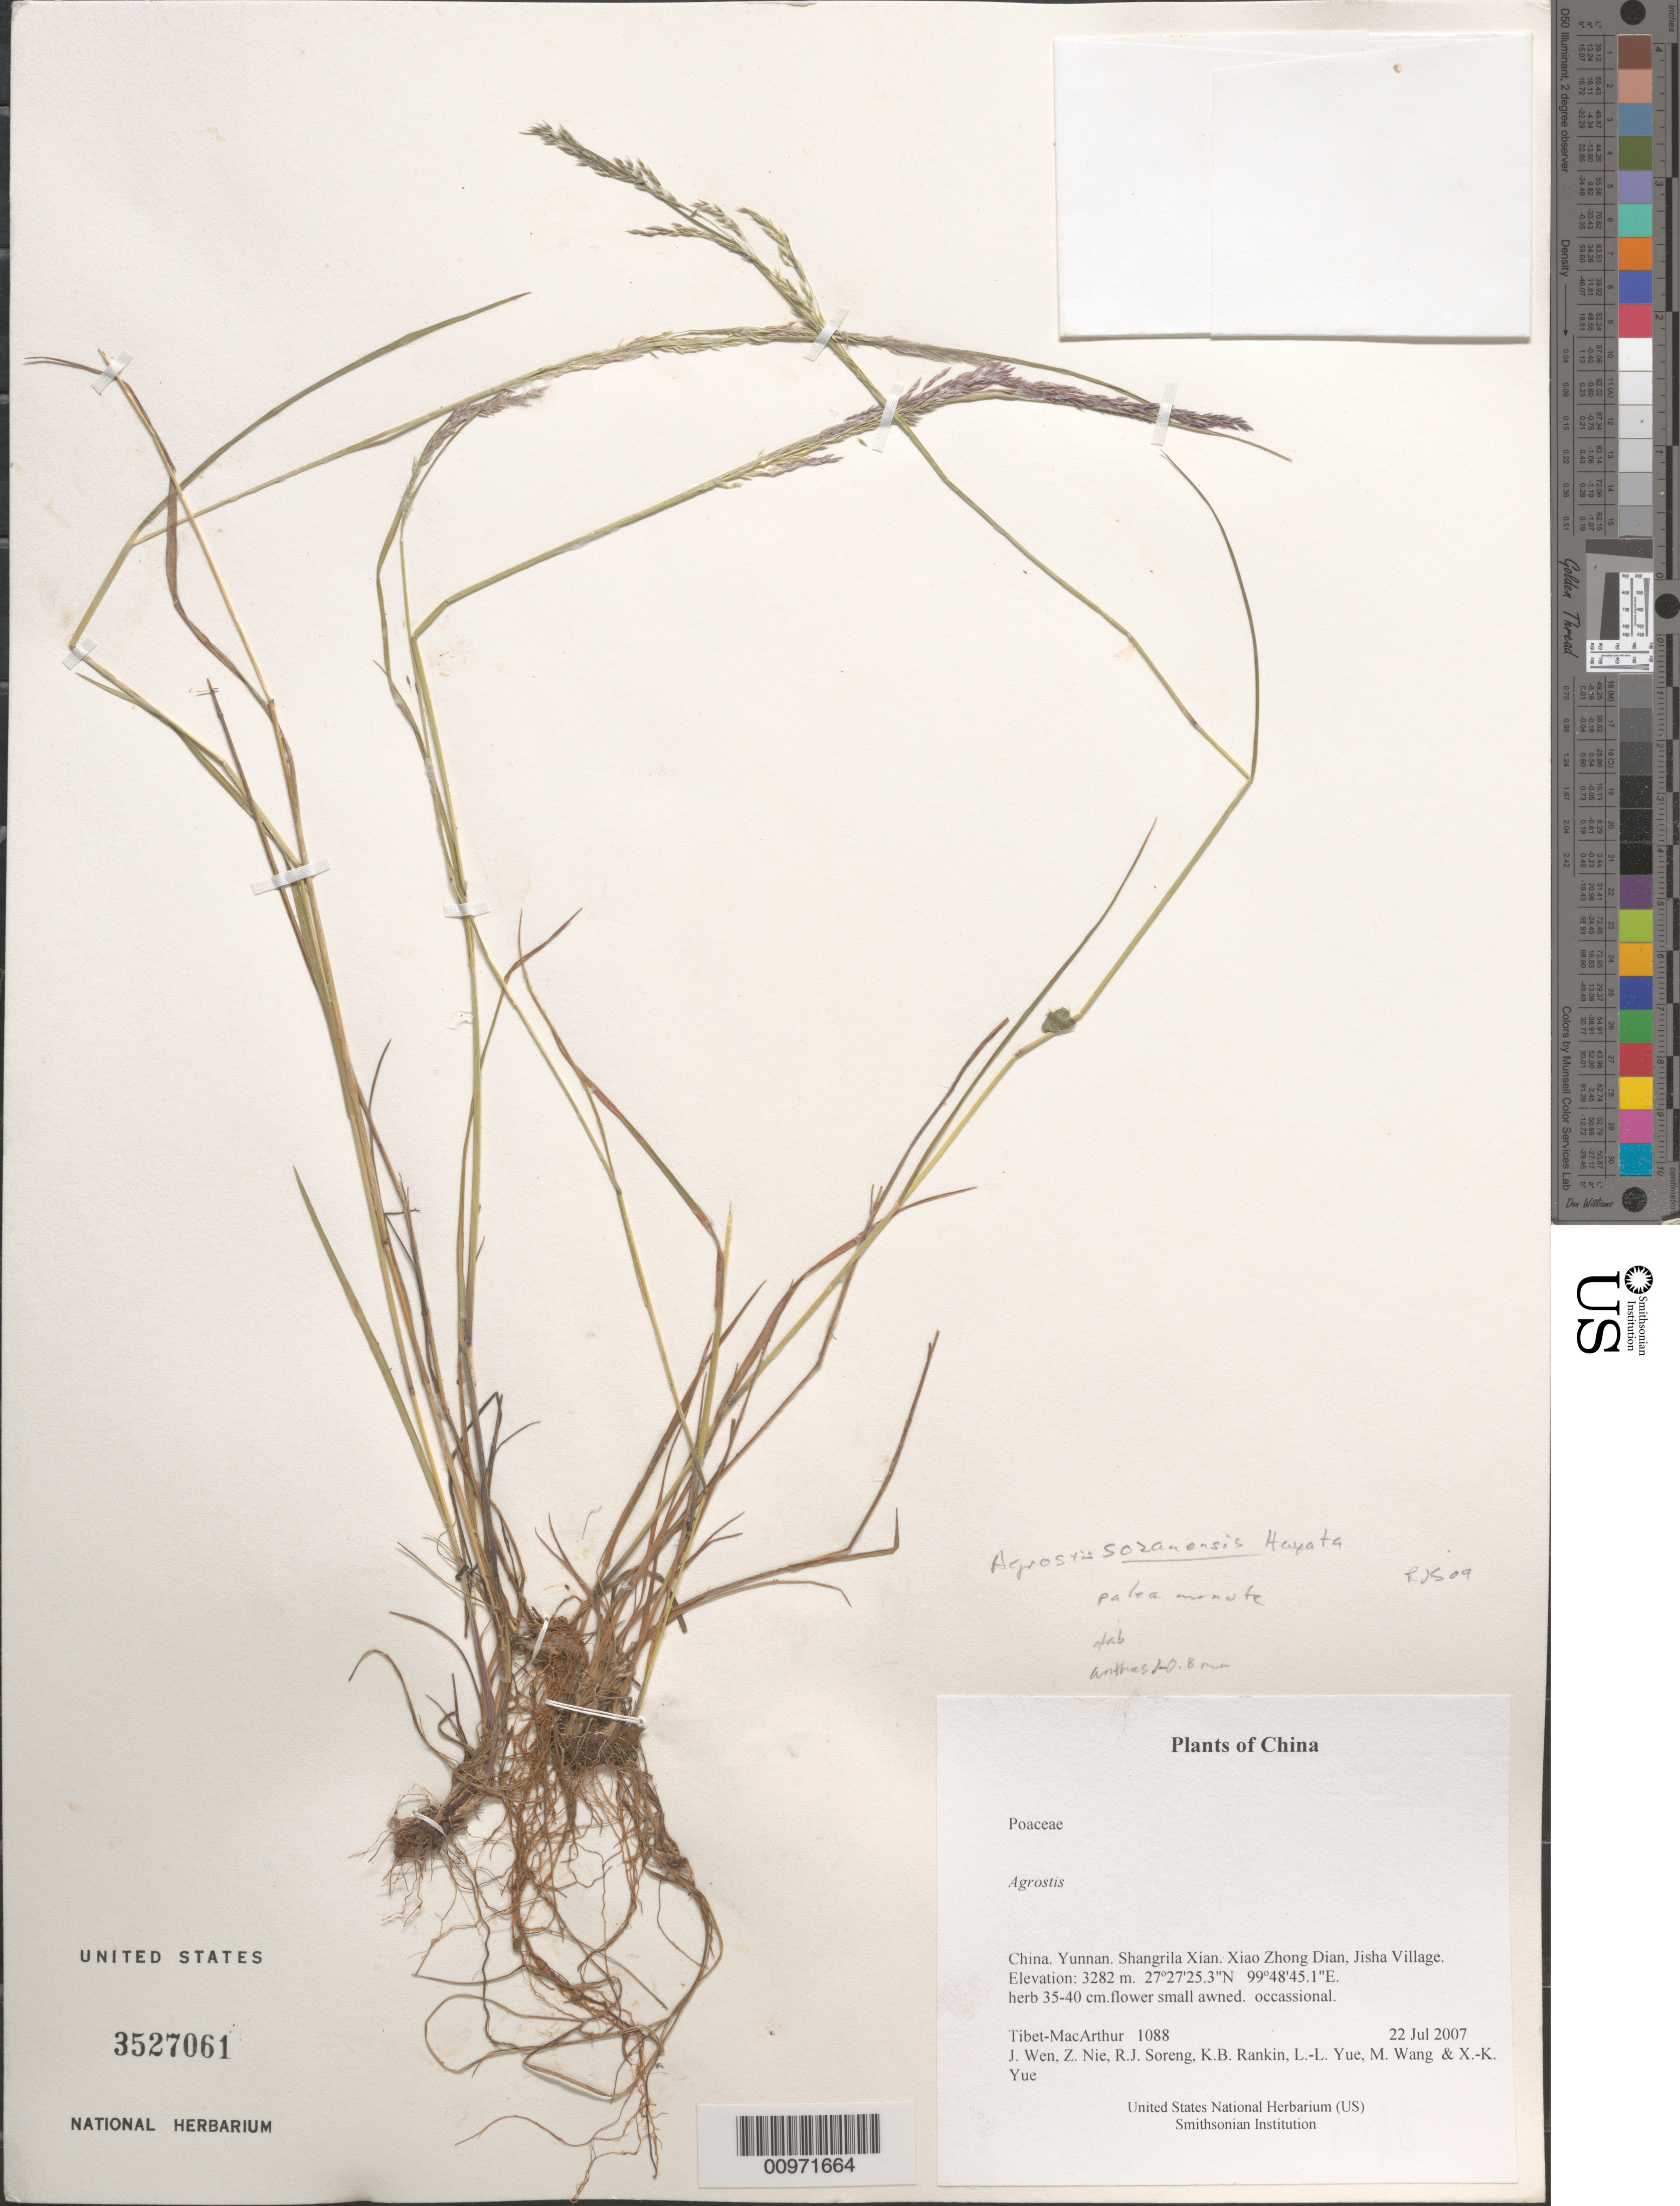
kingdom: Plantae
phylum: Tracheophyta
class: Liliopsida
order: Poales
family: Poaceae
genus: Agrostis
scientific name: Agrostis sozanensis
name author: Hayata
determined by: Soreng, Robert J., Research Associate (BOT), Smithsonian Institution - National Museum of Natural History (UNITED STATES)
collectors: Tibet-MacArthur, J. Wen, Z. Nie, R. J. Soreng, K. Rankin, L. Yue, M. Wang & X. Yue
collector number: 1088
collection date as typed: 22 Jul 2007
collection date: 2007-07-22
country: China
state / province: Yunnan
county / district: Shangrila Xian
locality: Xiao Zhong Dian, Jisha Village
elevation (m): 3282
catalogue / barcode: US 3527061